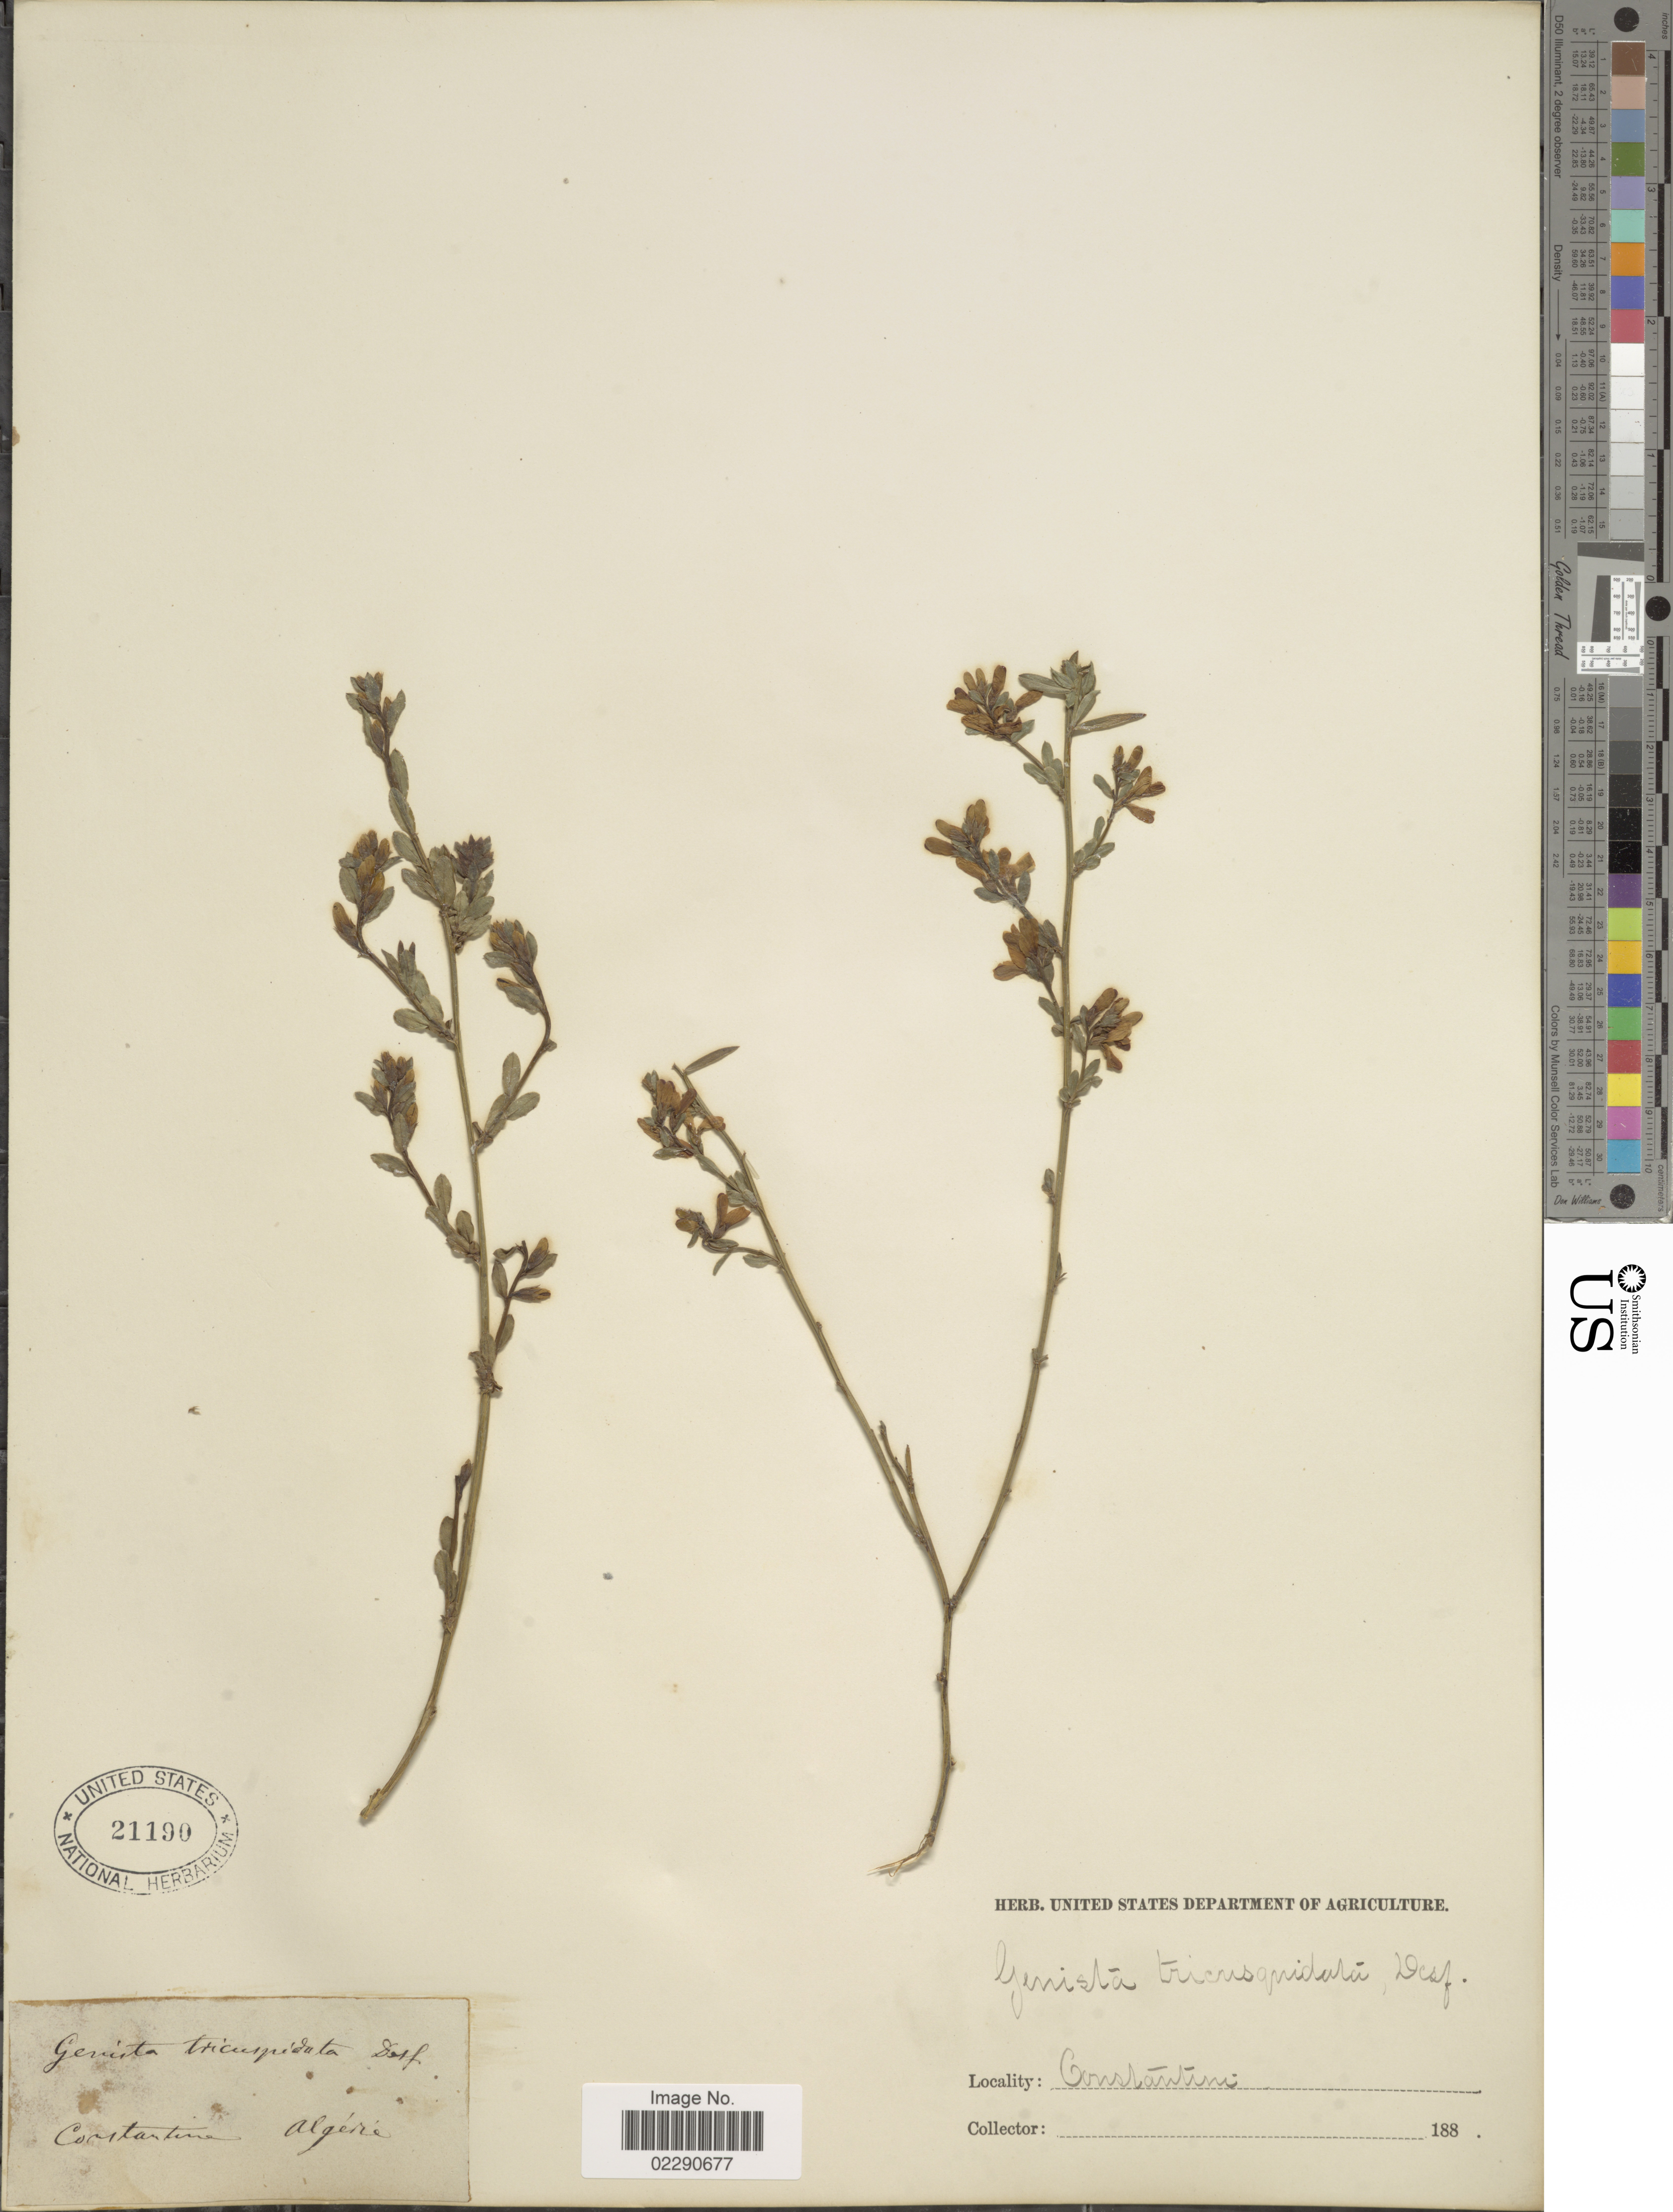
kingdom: Plantae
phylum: Tracheophyta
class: Magnoliopsida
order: Fabales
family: Fabaceae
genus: Genista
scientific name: Genista tricuspidata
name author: Desf.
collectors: United States Department of Agriculture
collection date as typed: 188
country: Algeria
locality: Constantine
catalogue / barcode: US 21190